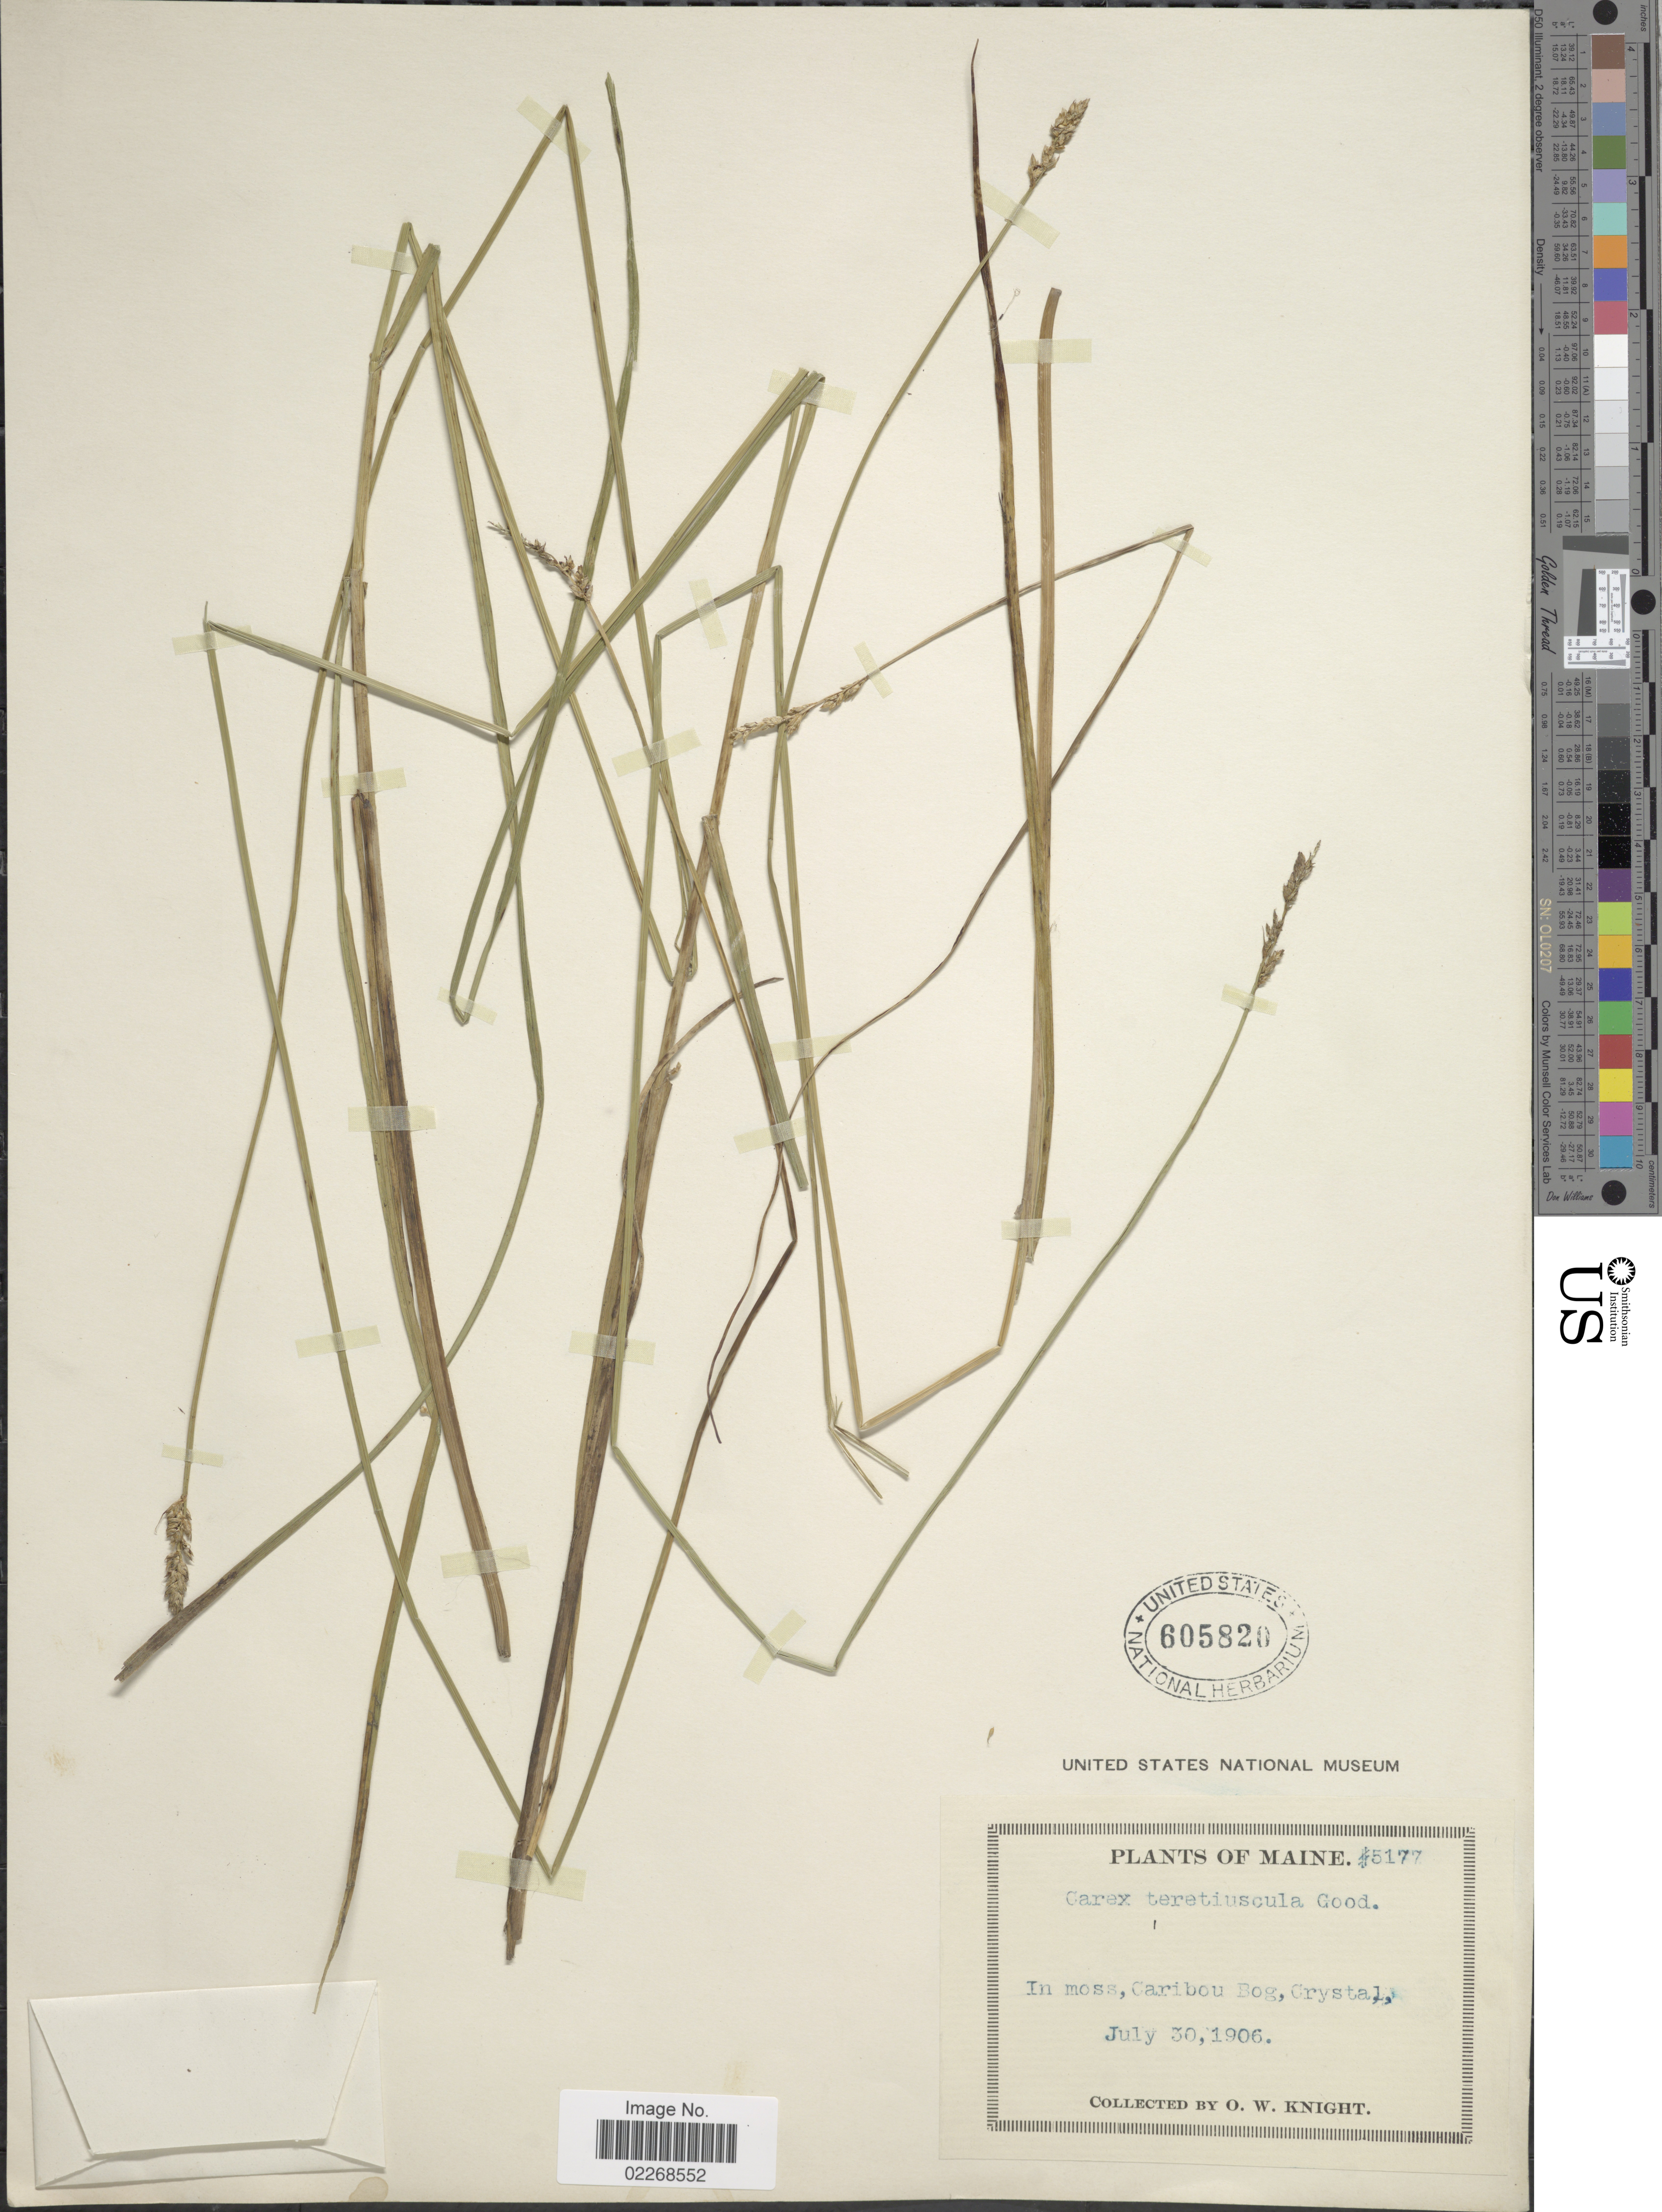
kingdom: Plantae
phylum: Tracheophyta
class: Liliopsida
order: Poales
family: Cyperaceae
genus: Carex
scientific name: Carex diandra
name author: Schrank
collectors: O. Knight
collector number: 5177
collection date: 1906-07-30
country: United States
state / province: Maine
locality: In moss, Caribou Bog, Crystal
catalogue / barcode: US 605820